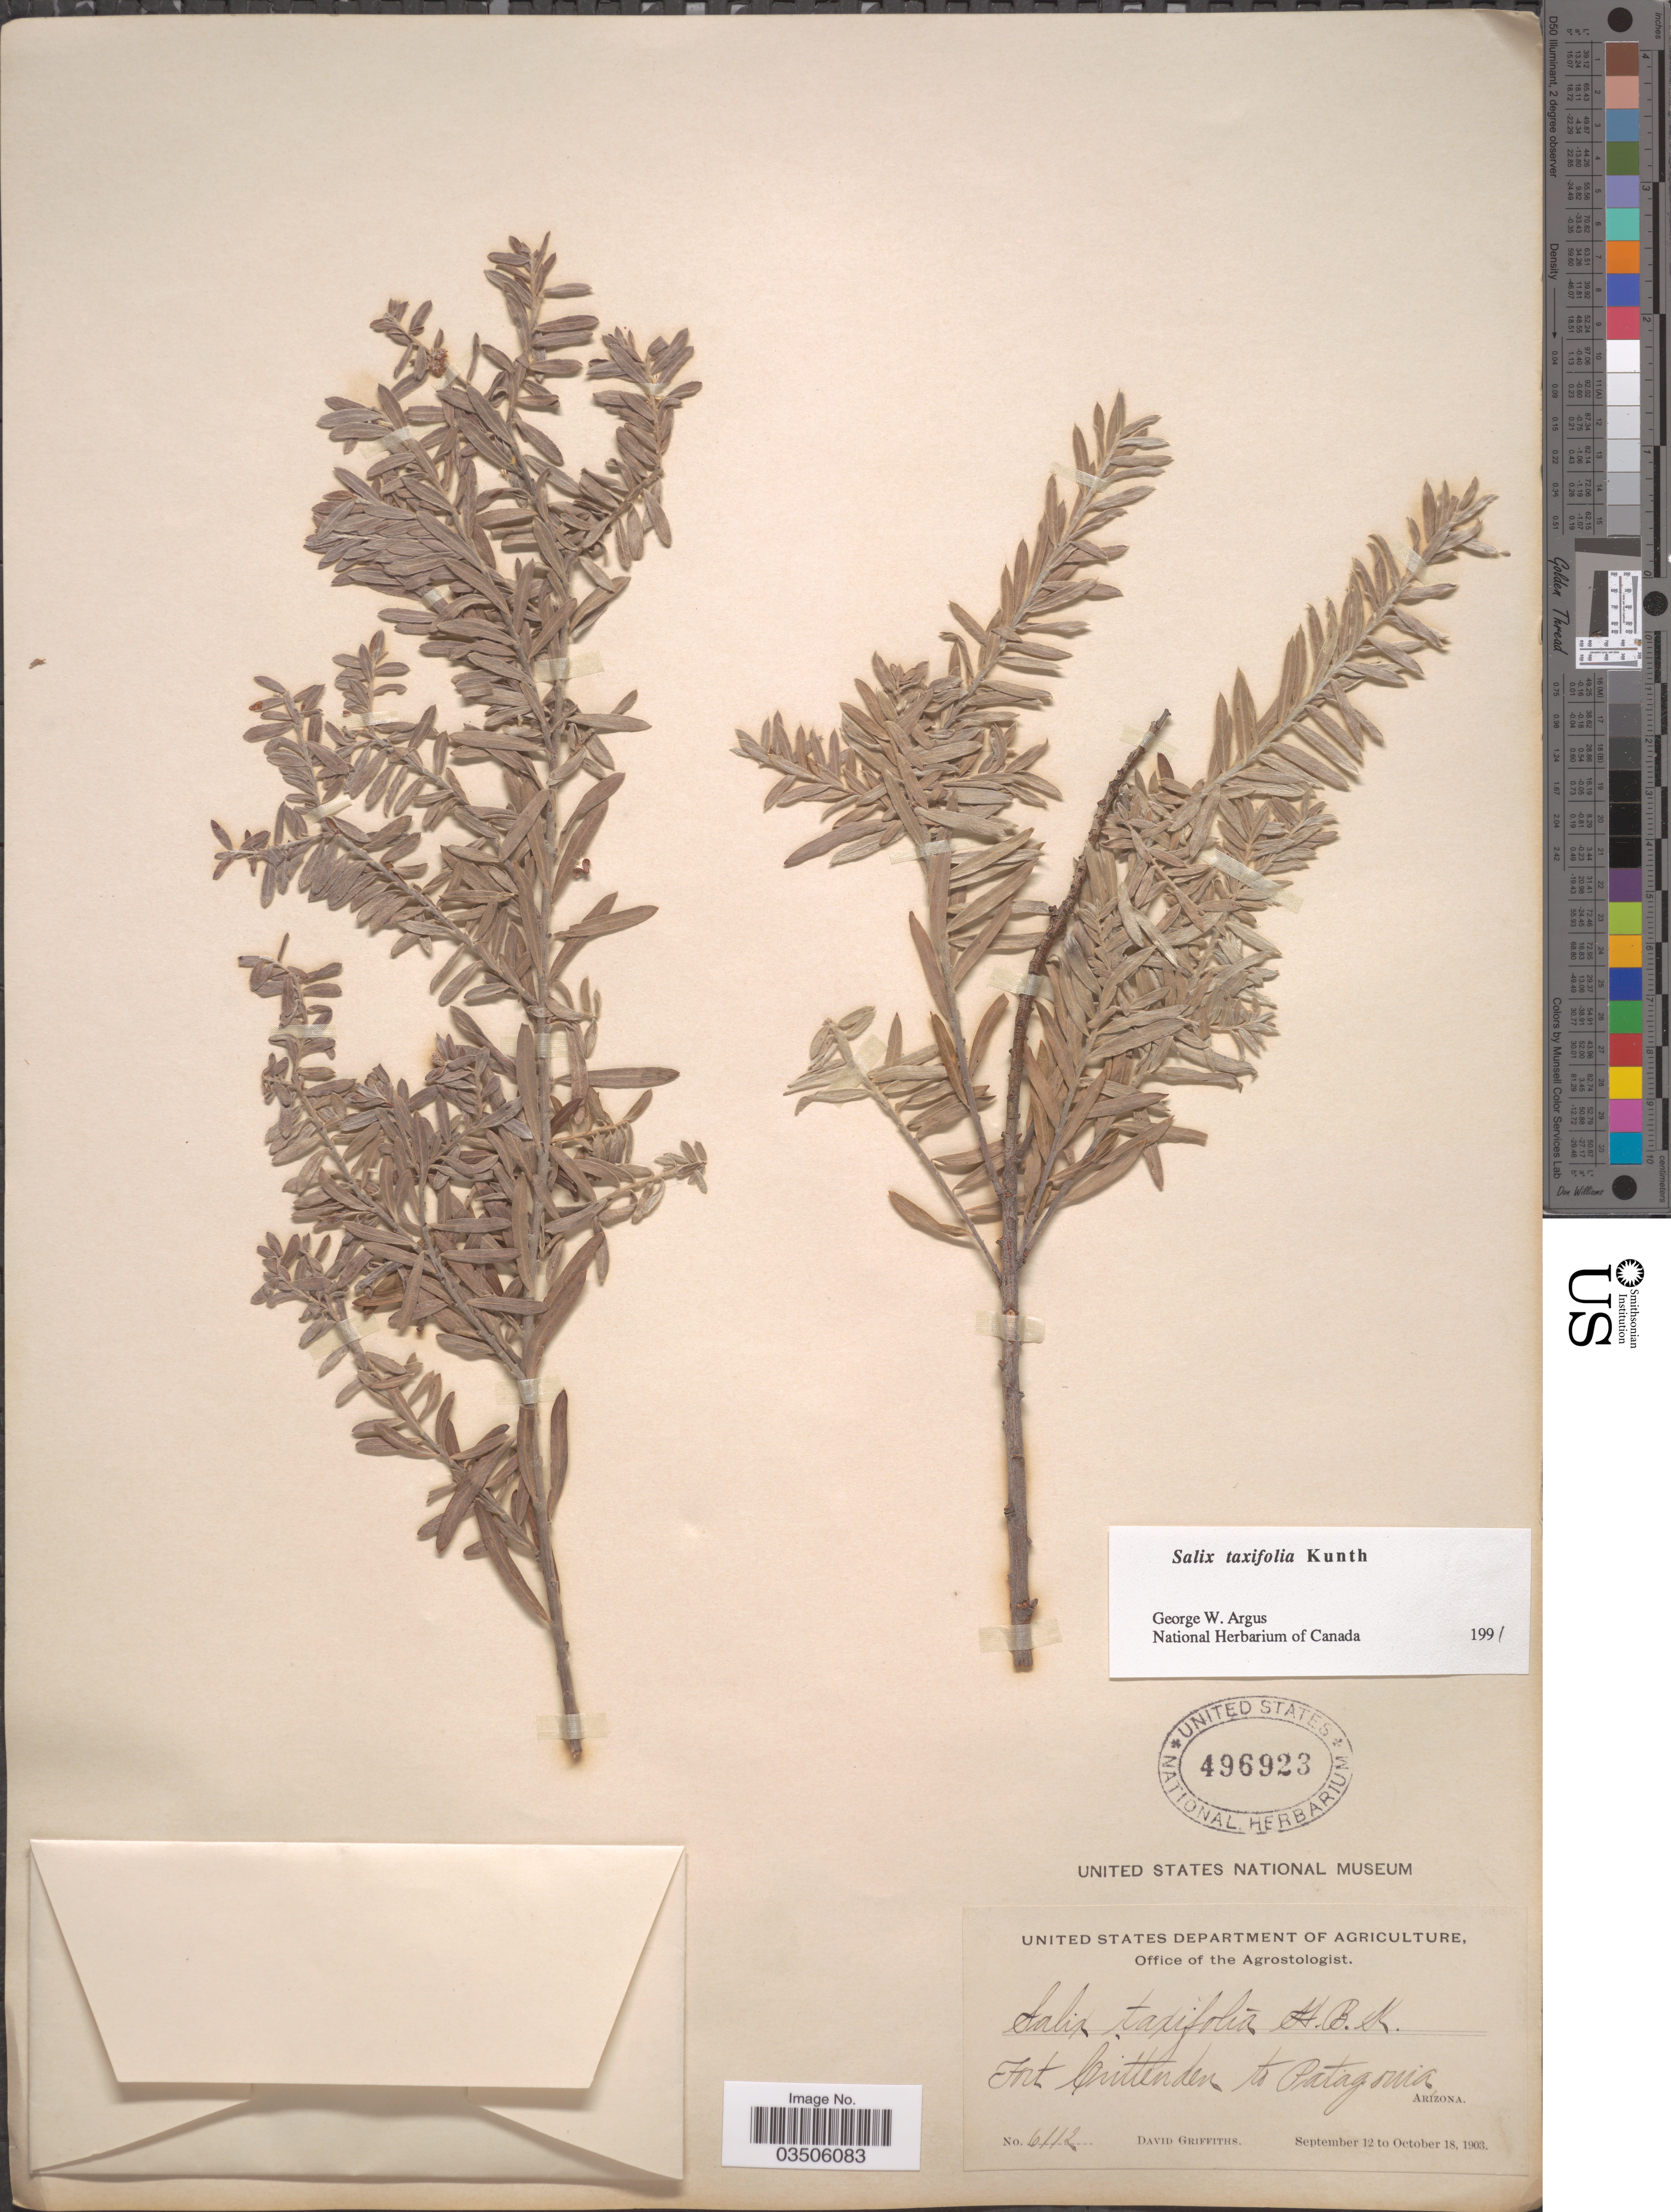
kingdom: Plantae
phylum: Tracheophyta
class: Magnoliopsida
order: Malpighiales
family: Salicaceae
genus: Salix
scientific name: Salix taxifolia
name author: Kunth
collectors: D. Griffiths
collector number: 6112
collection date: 1903-09-12/1903-10-18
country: United States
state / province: Arizona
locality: Fort Crittenden to Patagonia.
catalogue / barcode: US 496923